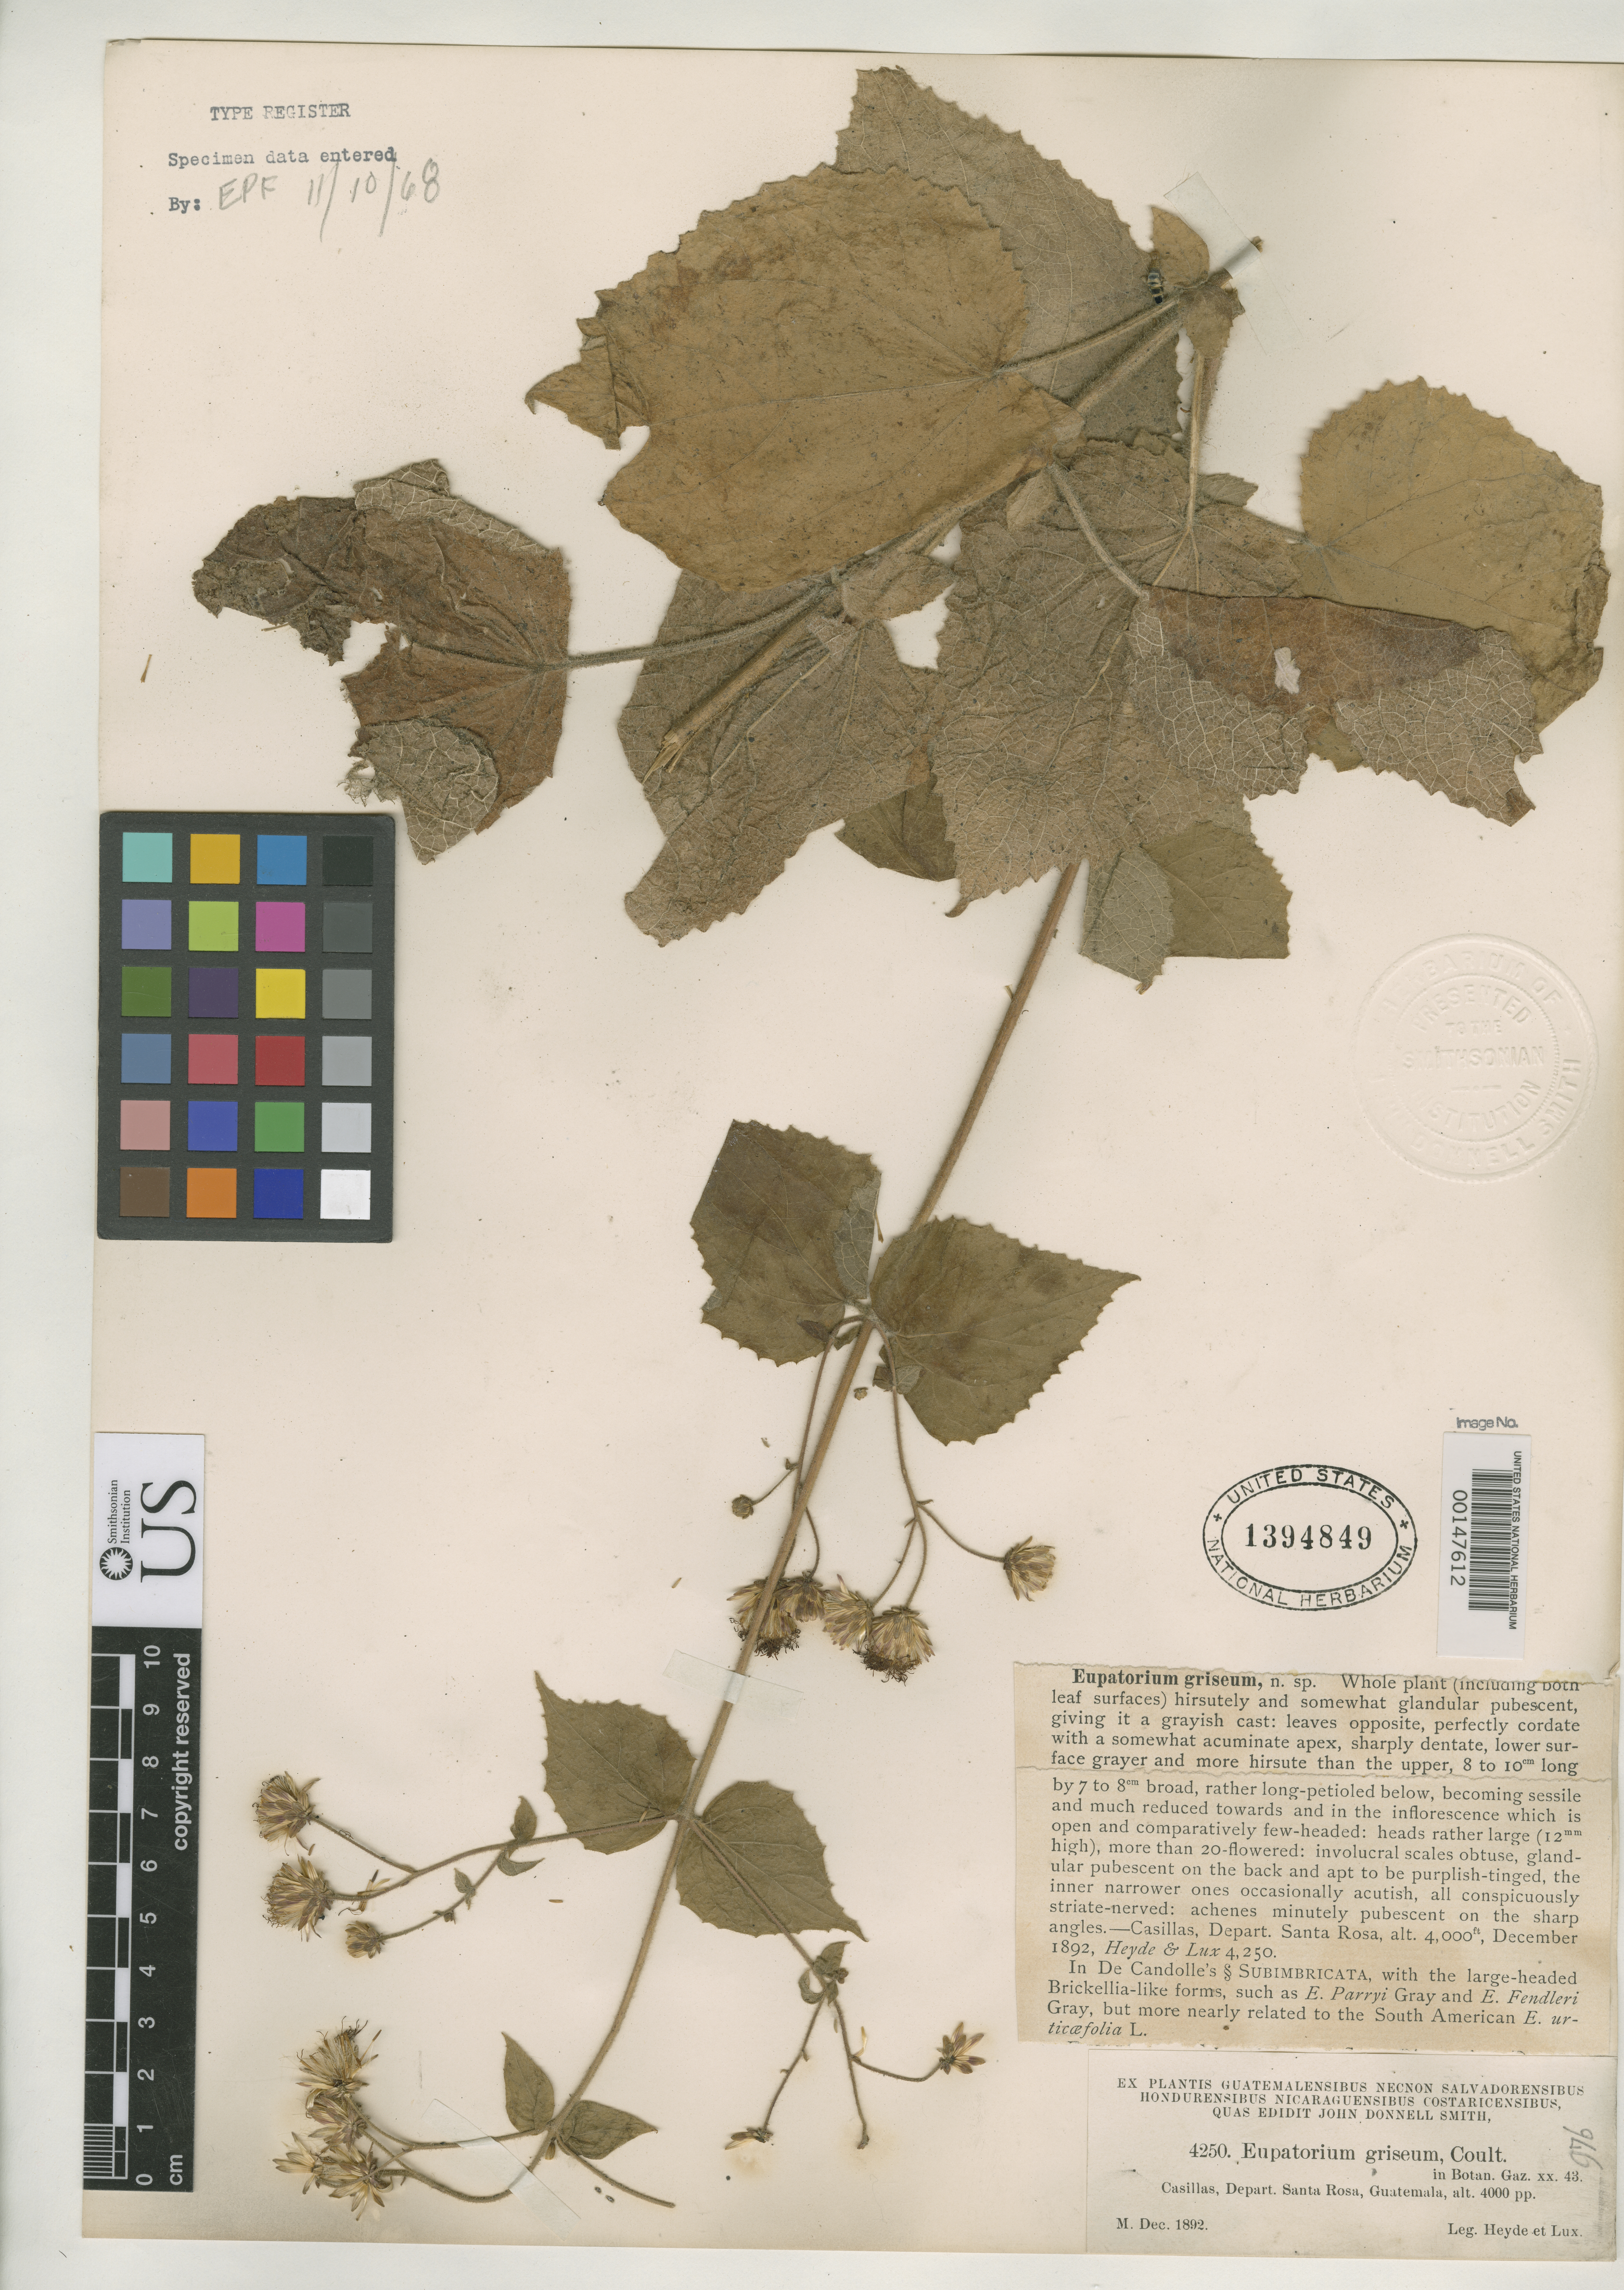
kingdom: Plantae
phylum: Tracheophyta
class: Magnoliopsida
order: Asterales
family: Asteraceae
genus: Eupatorium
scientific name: Eupatorium griseum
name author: J.M. Coult.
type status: Type Collection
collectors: E. T. Heyde & E. Lux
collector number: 4250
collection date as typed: Dec 1892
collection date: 1892-12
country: Guatemala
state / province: Santa Rosa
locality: Casillas.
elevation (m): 1219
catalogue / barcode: US 1394849